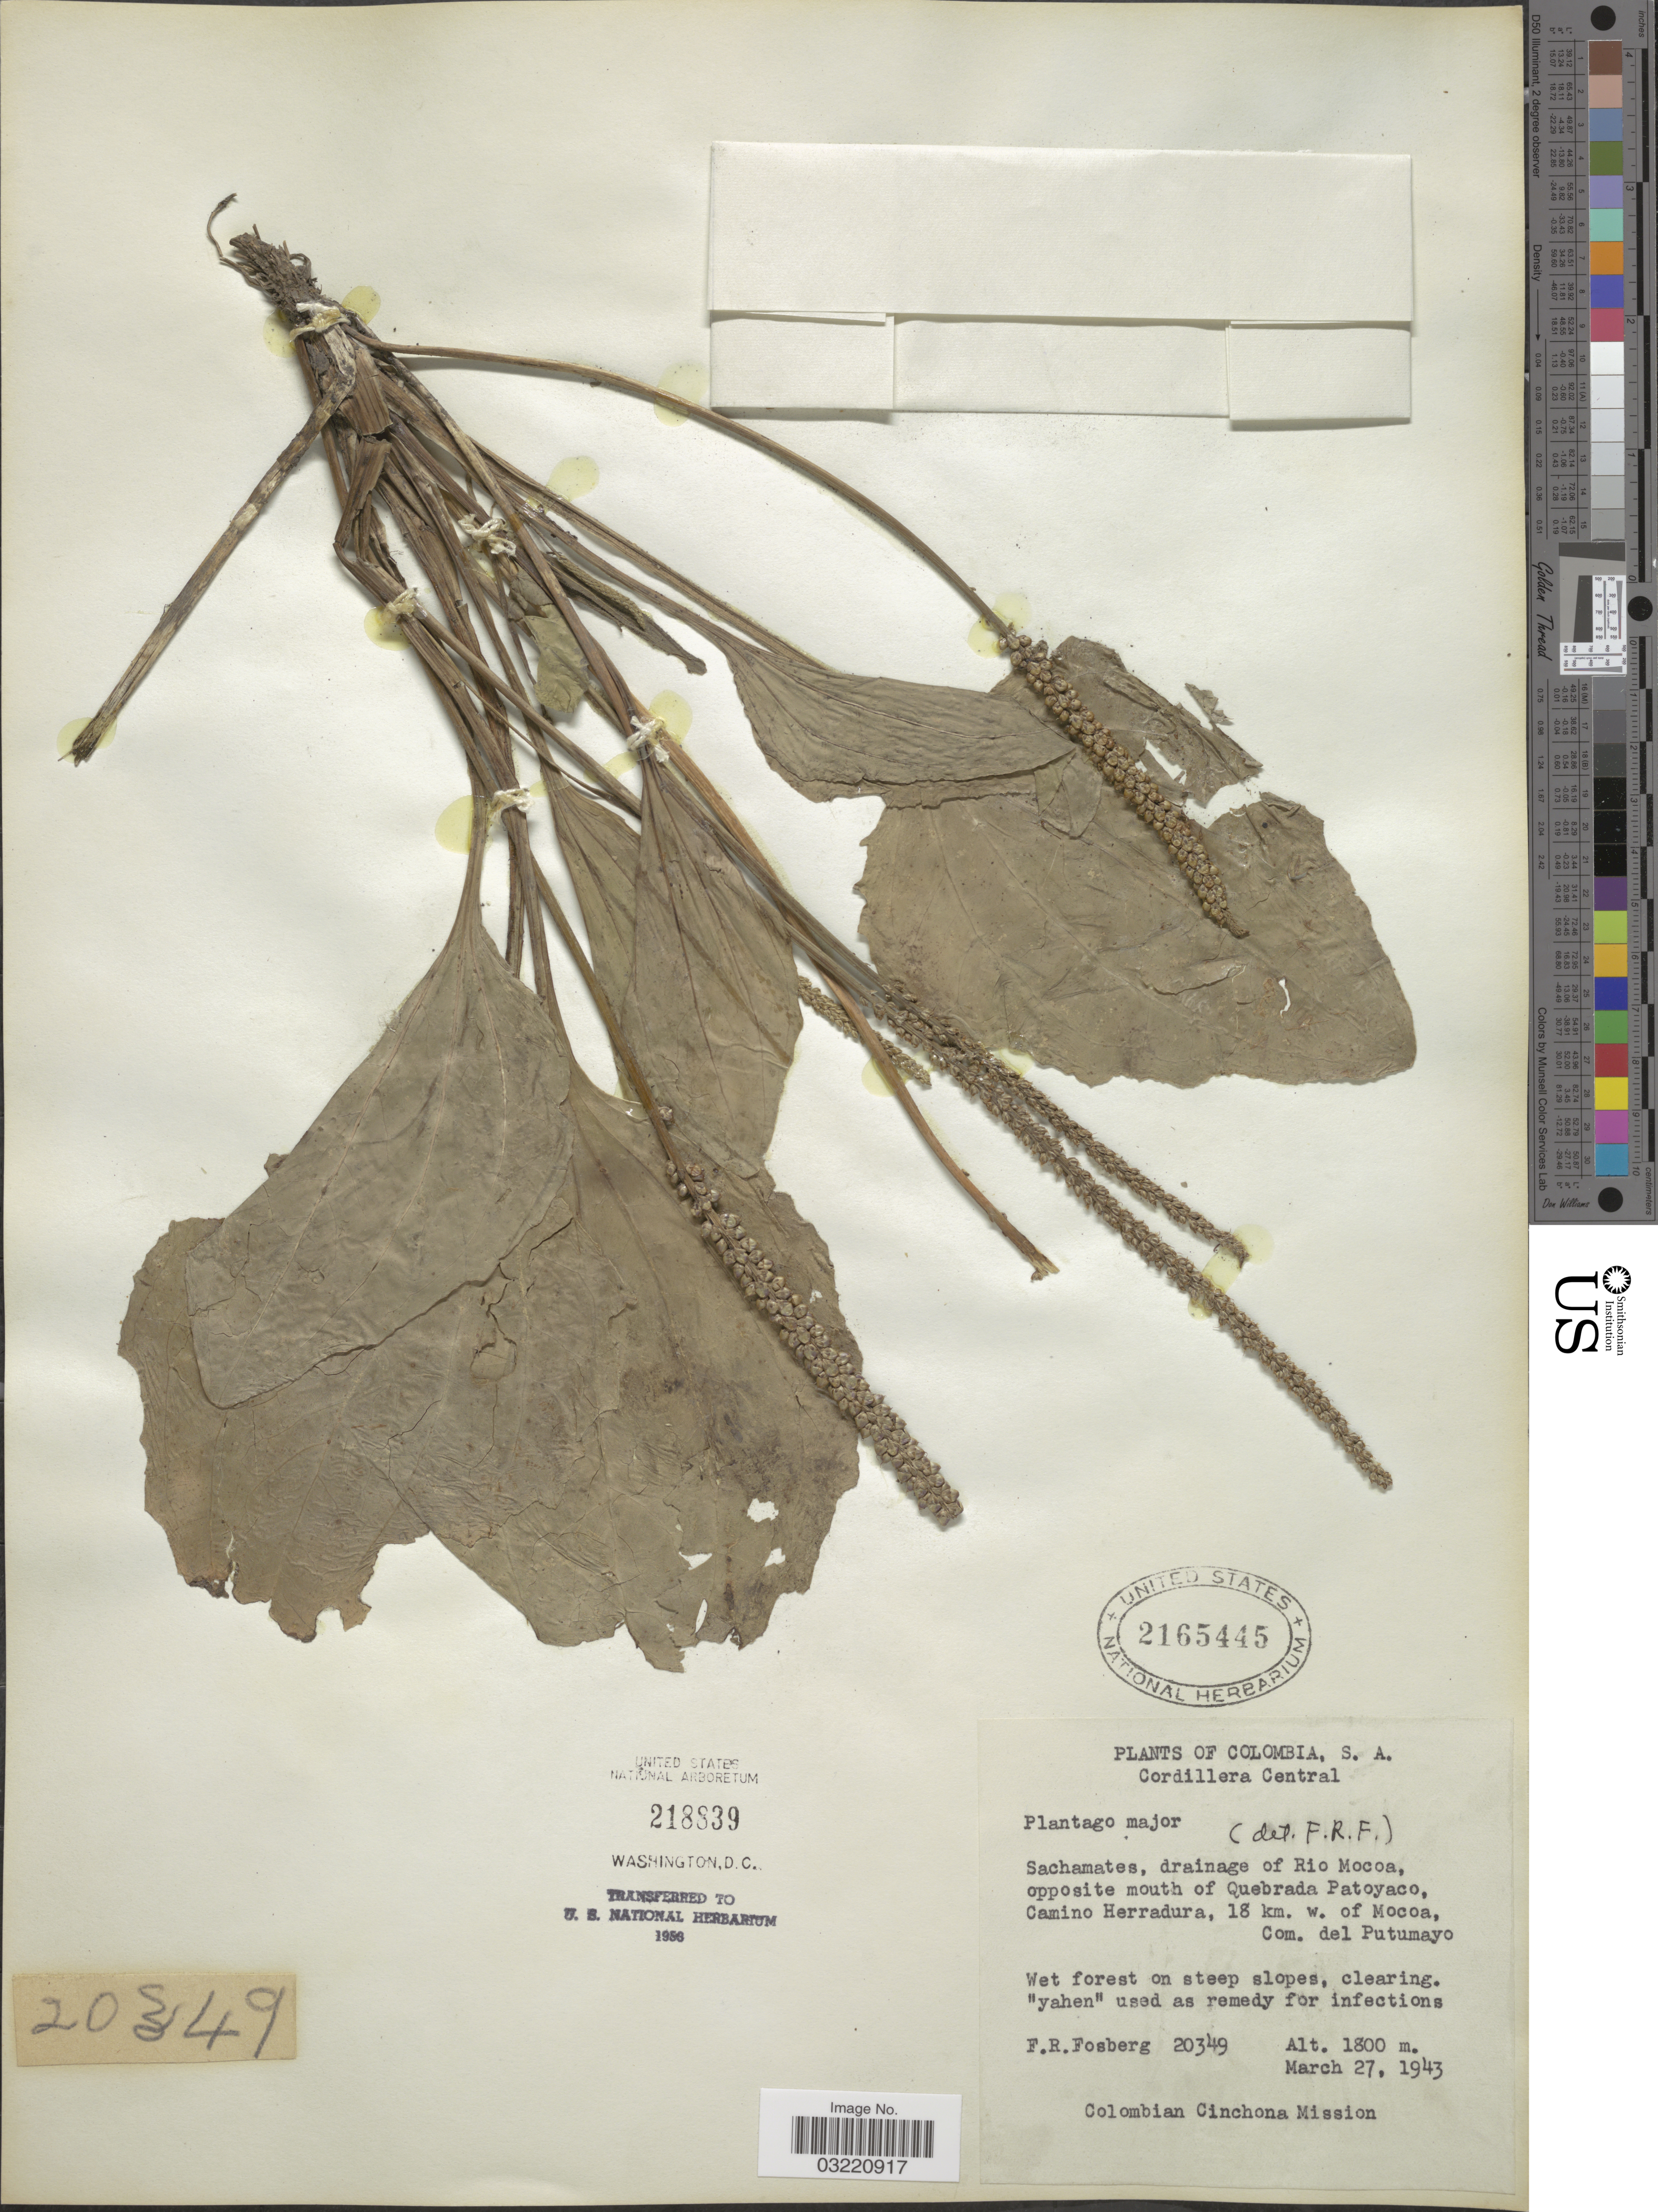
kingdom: Plantae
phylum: Tracheophyta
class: Magnoliopsida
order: Lamiales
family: Plantaginaceae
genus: Plantago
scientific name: Plantago major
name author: L.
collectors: F. R. Fosberg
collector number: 20349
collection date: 1943-03-27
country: Colombia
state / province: Putumayo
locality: Cordillera Central. Sachamates, drainage of Rio Mocoa, opposite mouth of Quebrada Patoyaco, Camino Herradura, 18 km. w. of Mocoa. Com. del Putumayo.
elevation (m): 1800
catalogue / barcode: US 2165445